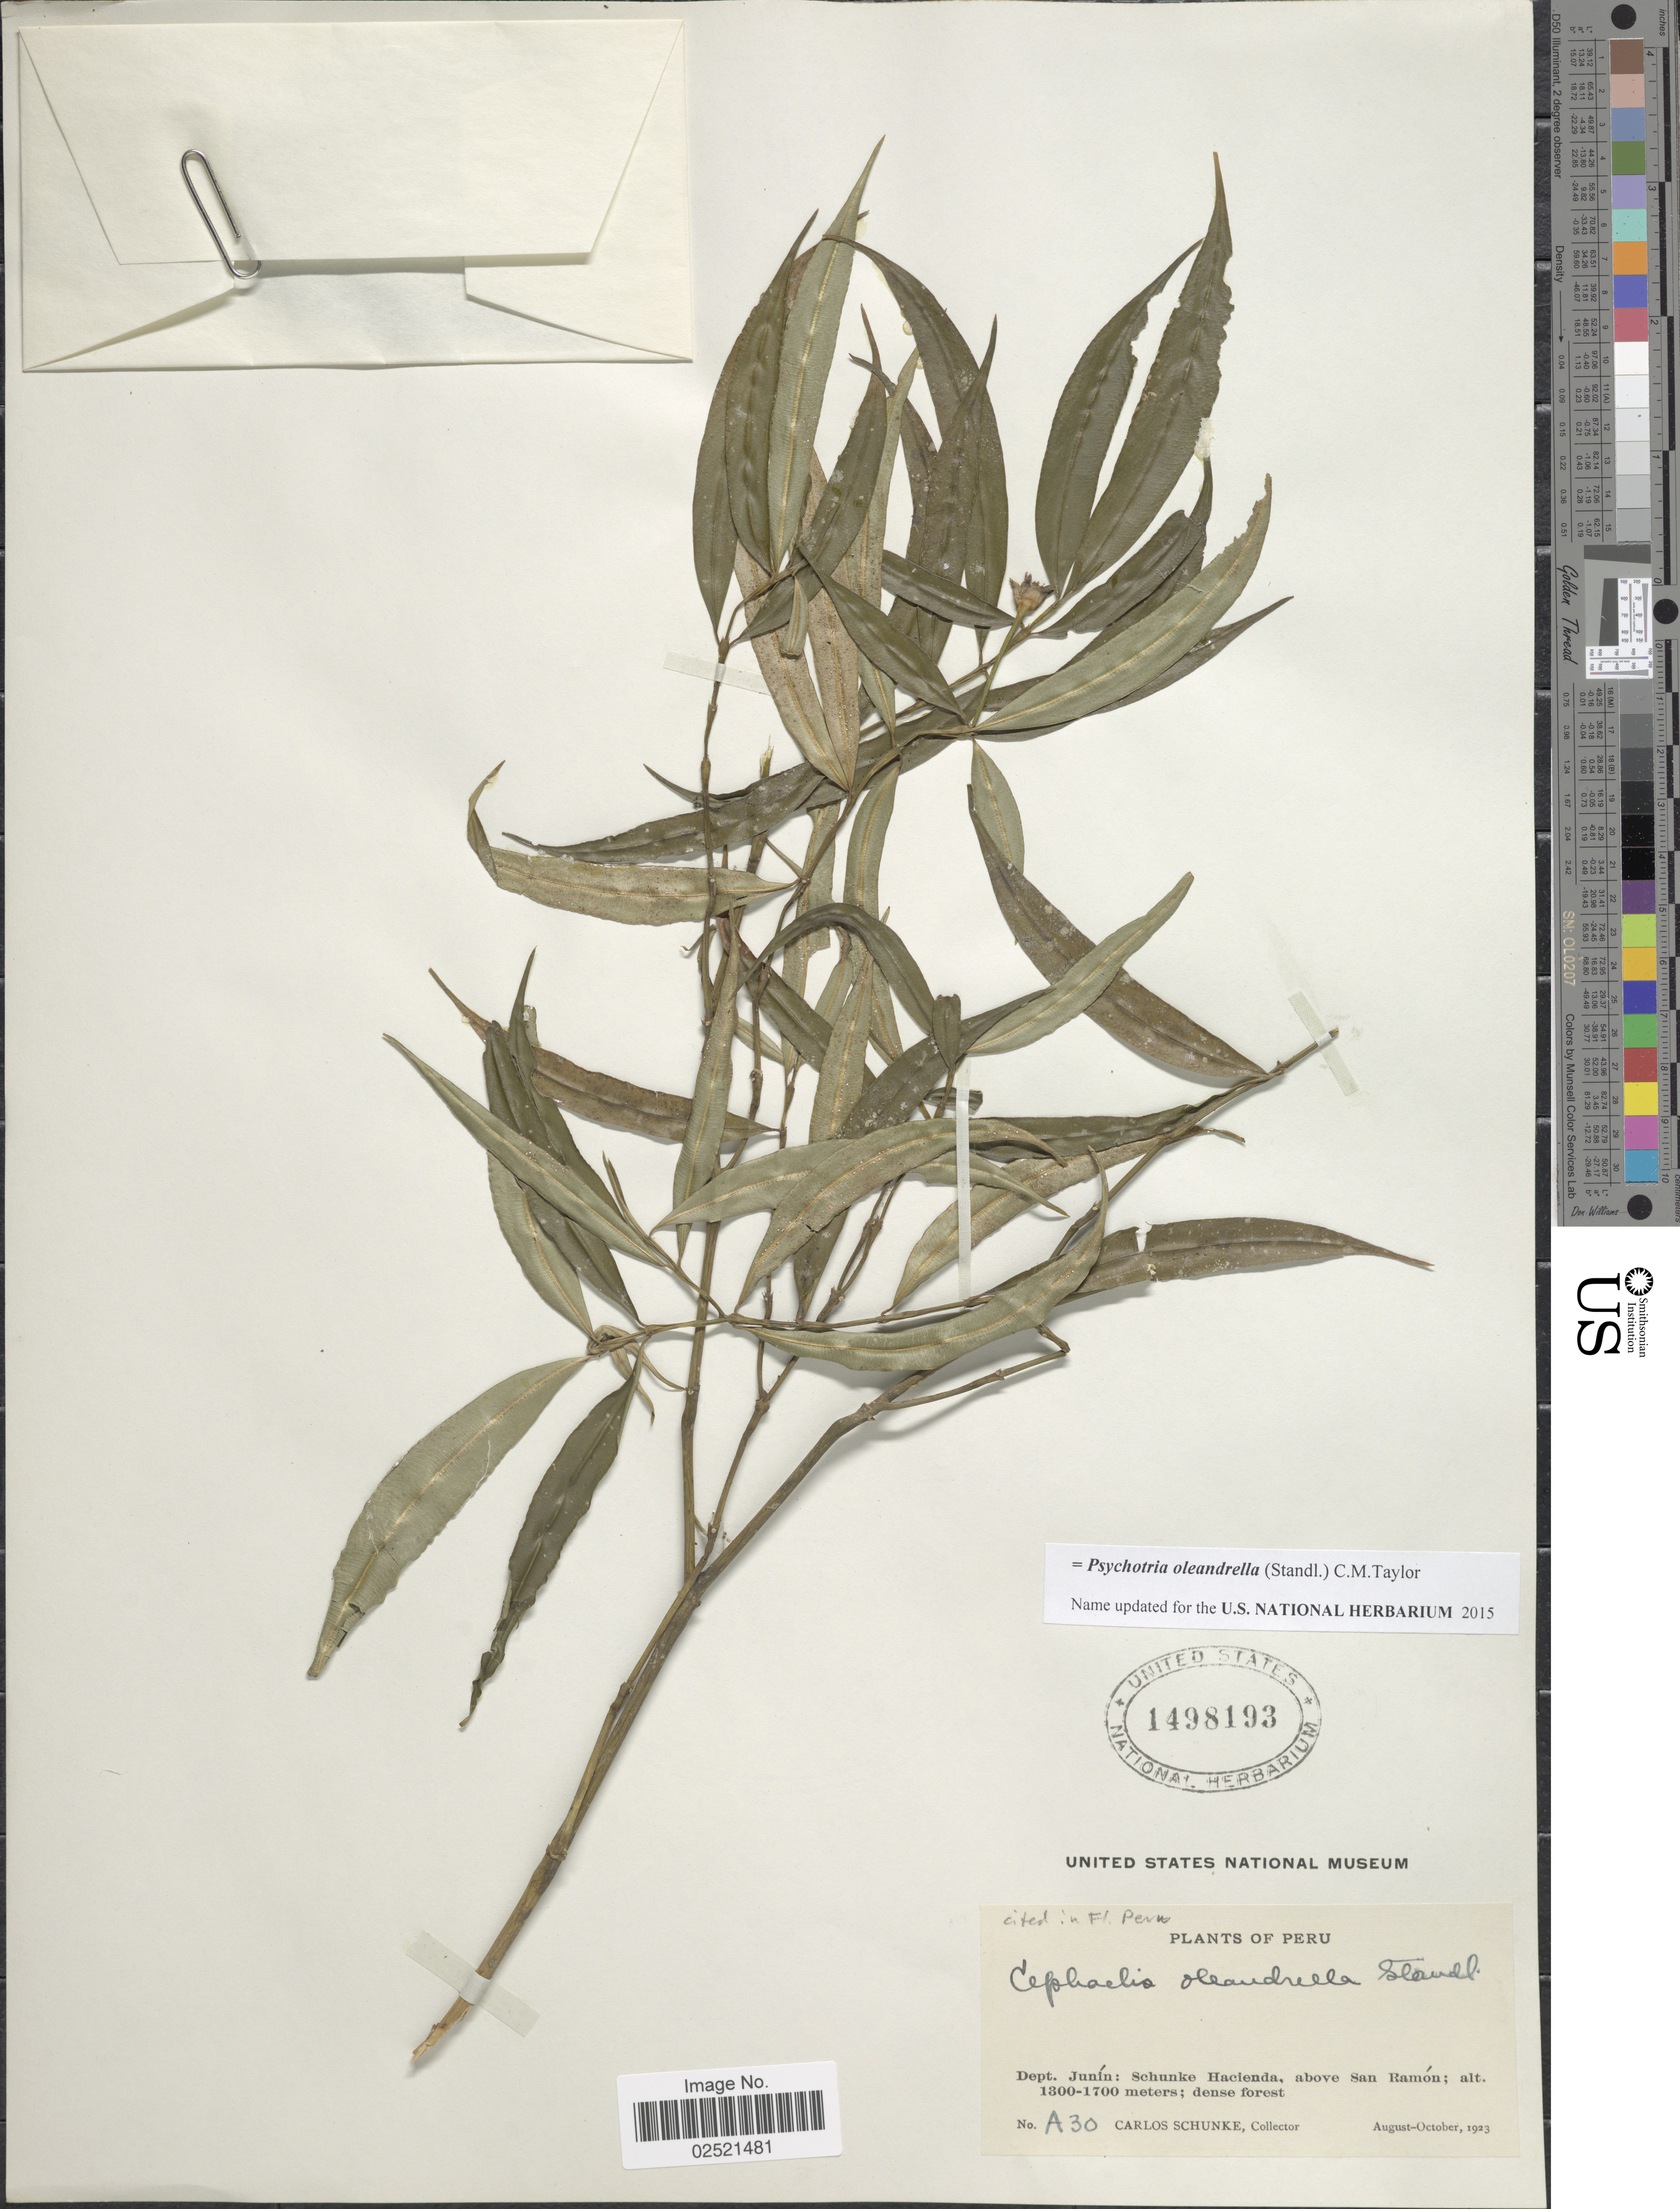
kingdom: Plantae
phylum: Tracheophyta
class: Magnoliopsida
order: Gentianales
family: Rubiaceae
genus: Psychotria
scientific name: Psychotria oleandrella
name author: (Standl.) C.M. Taylor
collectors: C. Schunke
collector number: A30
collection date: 1923-08/1923-10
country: Peru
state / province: Junín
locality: Schunke Hacienda, above San Ramon.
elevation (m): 1300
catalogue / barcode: US 1498193